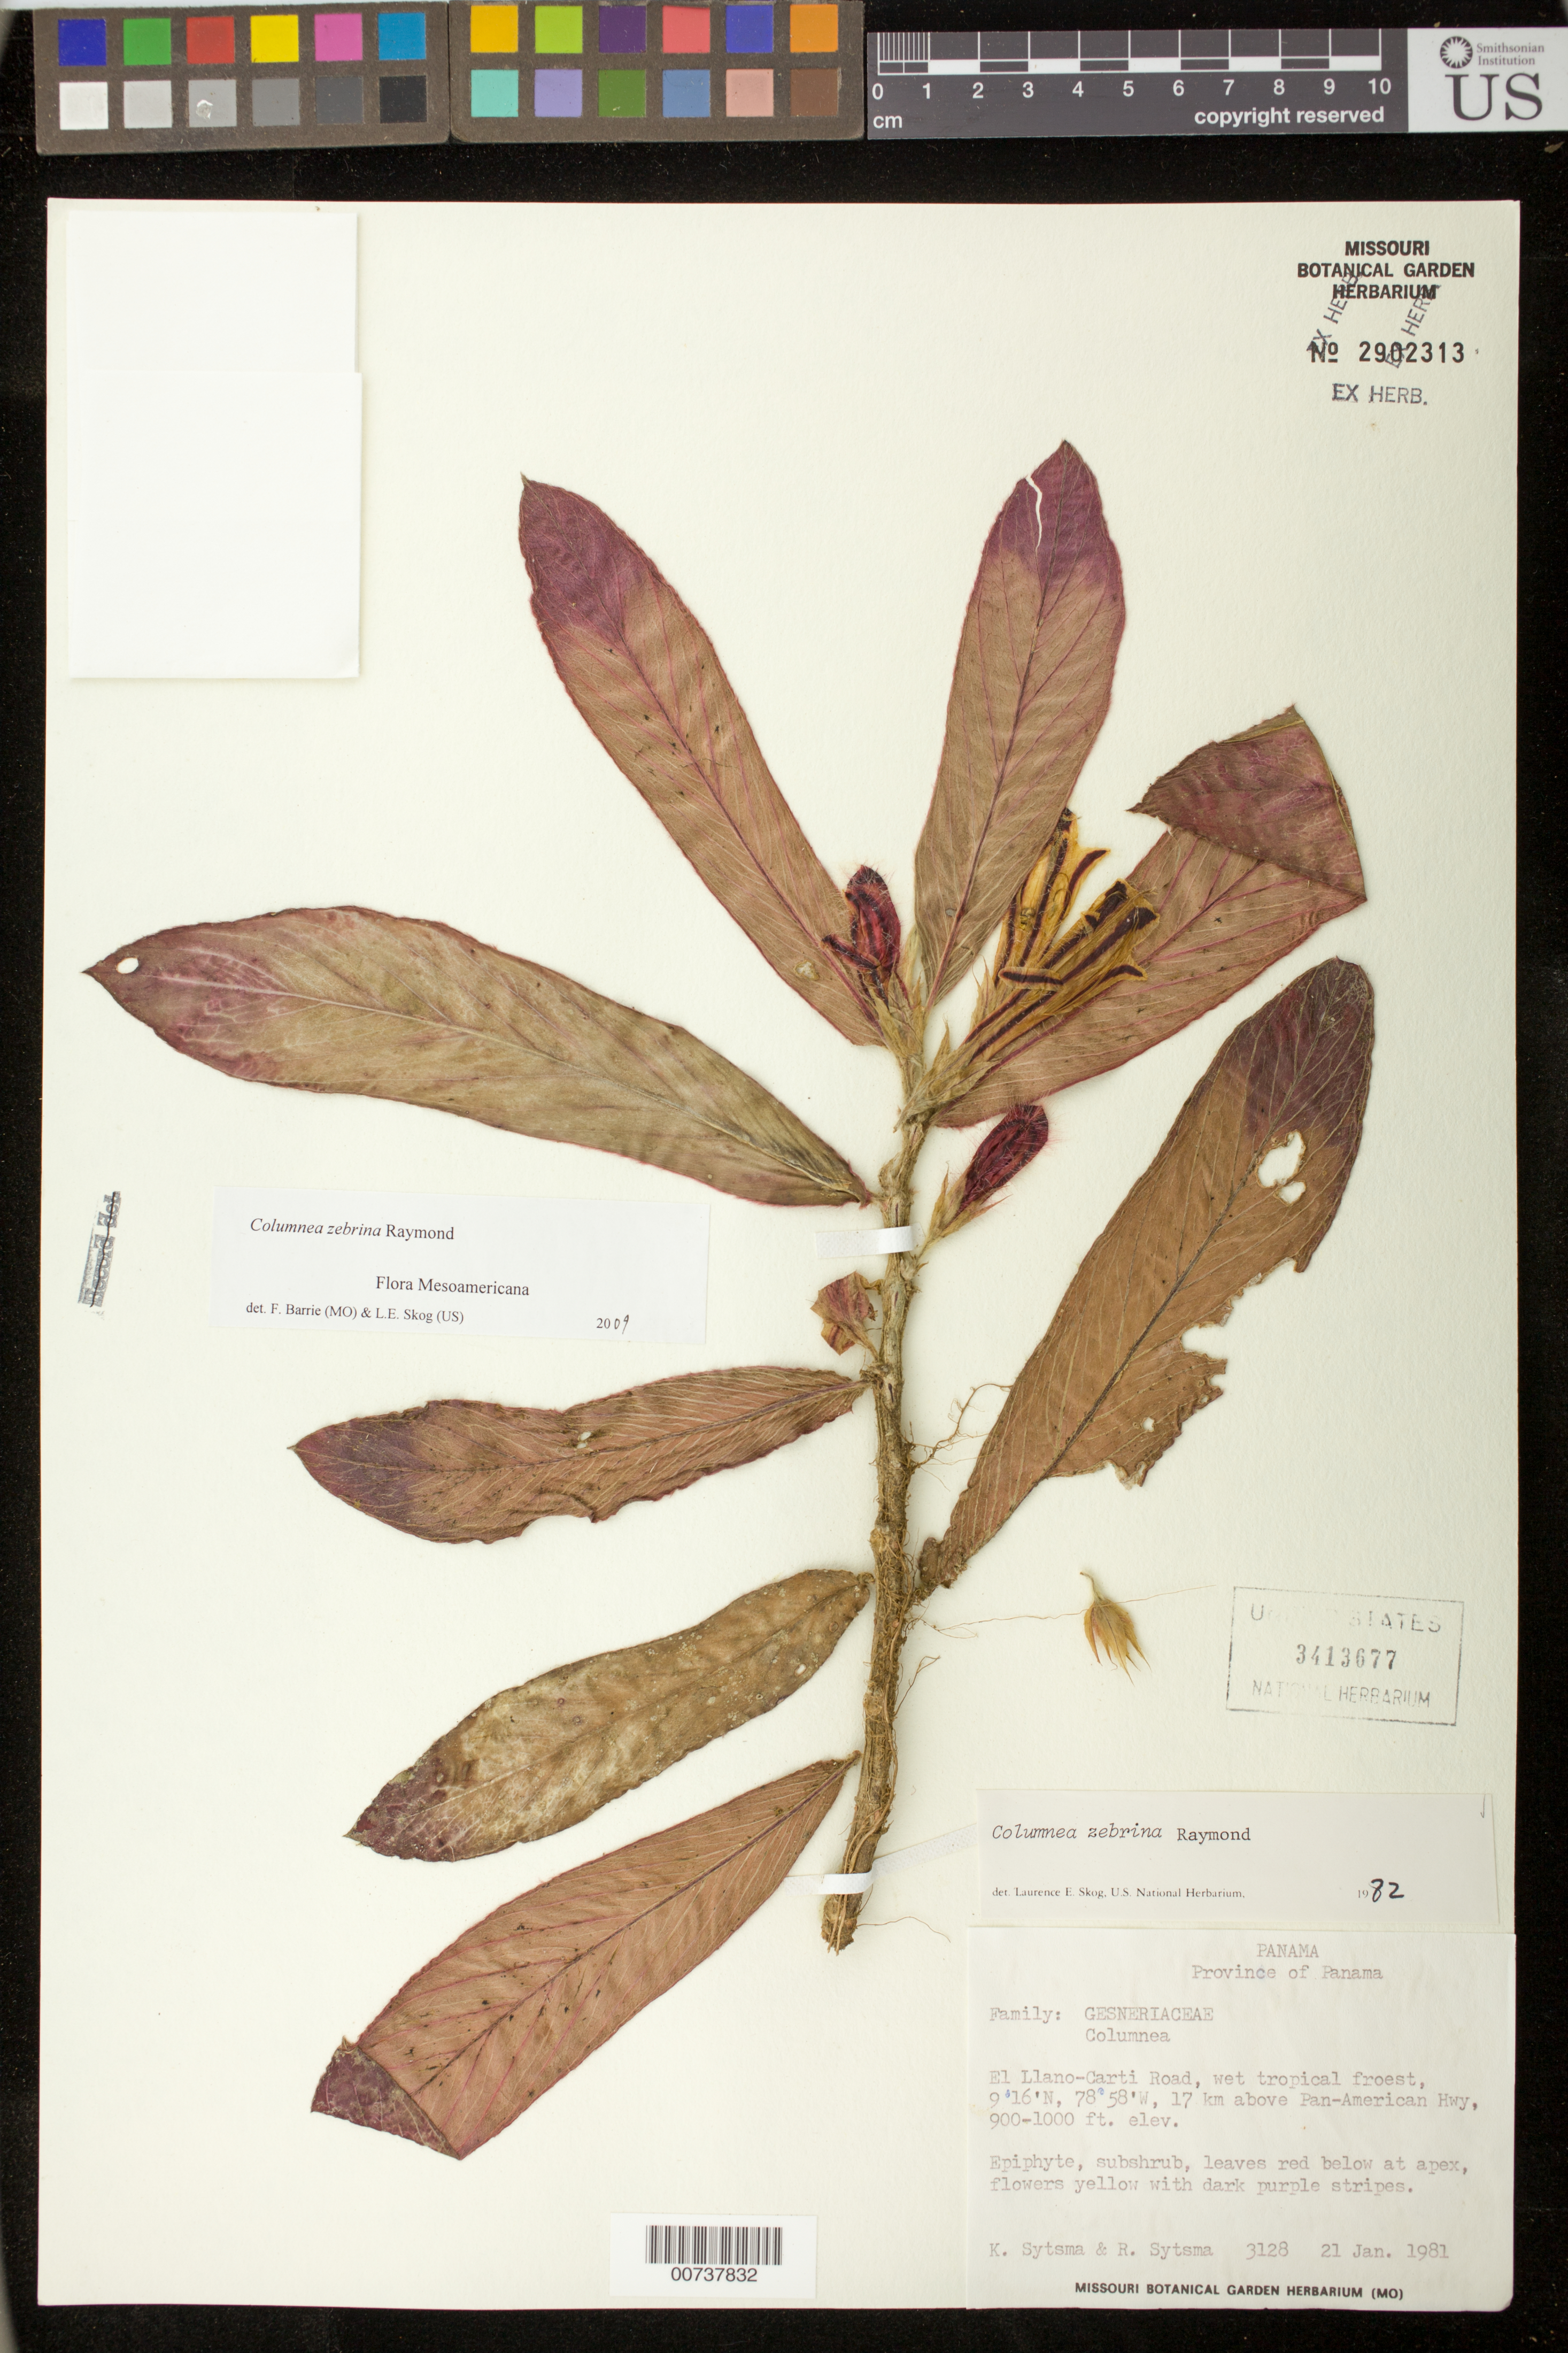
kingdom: Plantae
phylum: Tracheophyta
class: Magnoliopsida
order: Lamiales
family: Gesneriaceae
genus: Columnea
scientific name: Columnea zebrina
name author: Raymond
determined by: Skog, Laurence E.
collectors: K. J. Sytsma & R. Sytsma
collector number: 3128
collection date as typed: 21 Jan 1981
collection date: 1981-01-21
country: Panama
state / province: Panamá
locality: El Llano-Carti Road, 17 km above Pan-American Hwy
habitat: Wet tropical forest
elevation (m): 274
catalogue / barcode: US 3413677